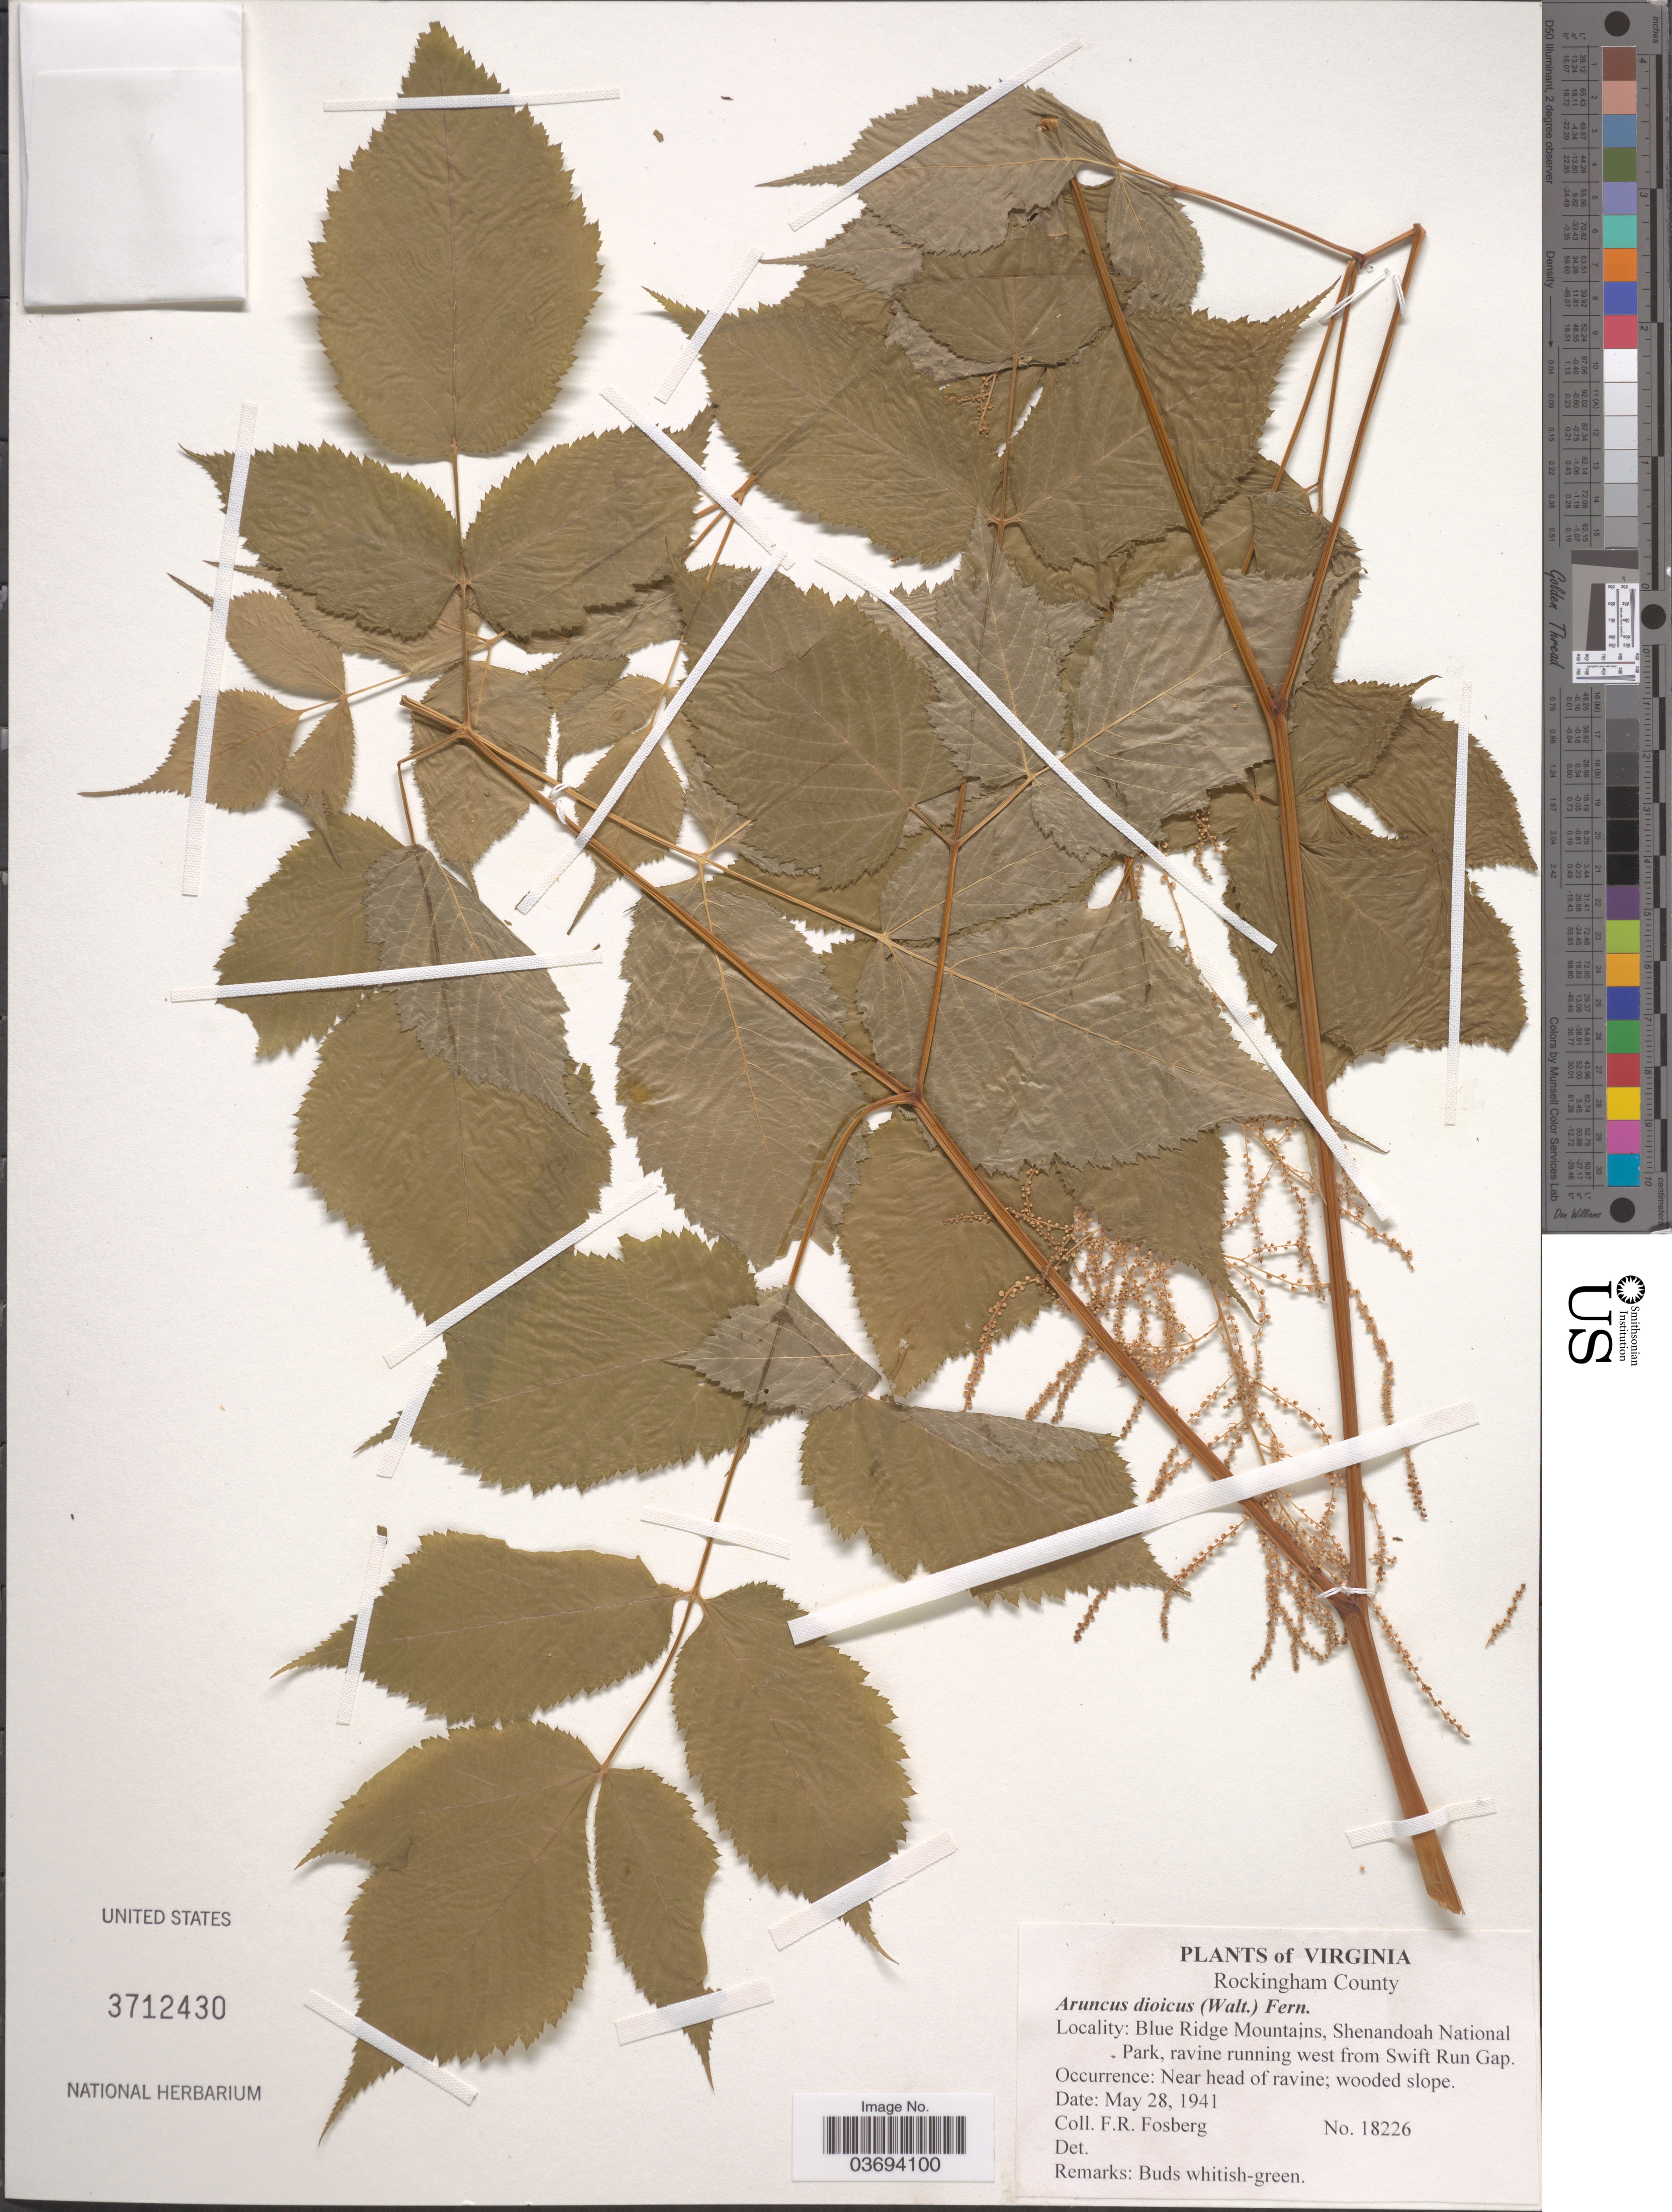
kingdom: Plantae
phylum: Tracheophyta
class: Magnoliopsida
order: Rosales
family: Rosaceae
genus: Aruncus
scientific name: Aruncus dioicus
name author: (Walter) Fernald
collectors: F. R. Fosberg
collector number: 18226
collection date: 1941-05-28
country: United States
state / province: Virginia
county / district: Rockingham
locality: Blue Ridge Mountains, Shenandoah National Park, ravine running west from Swift Run Gap. Near head of ravine.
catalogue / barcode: US 3712430